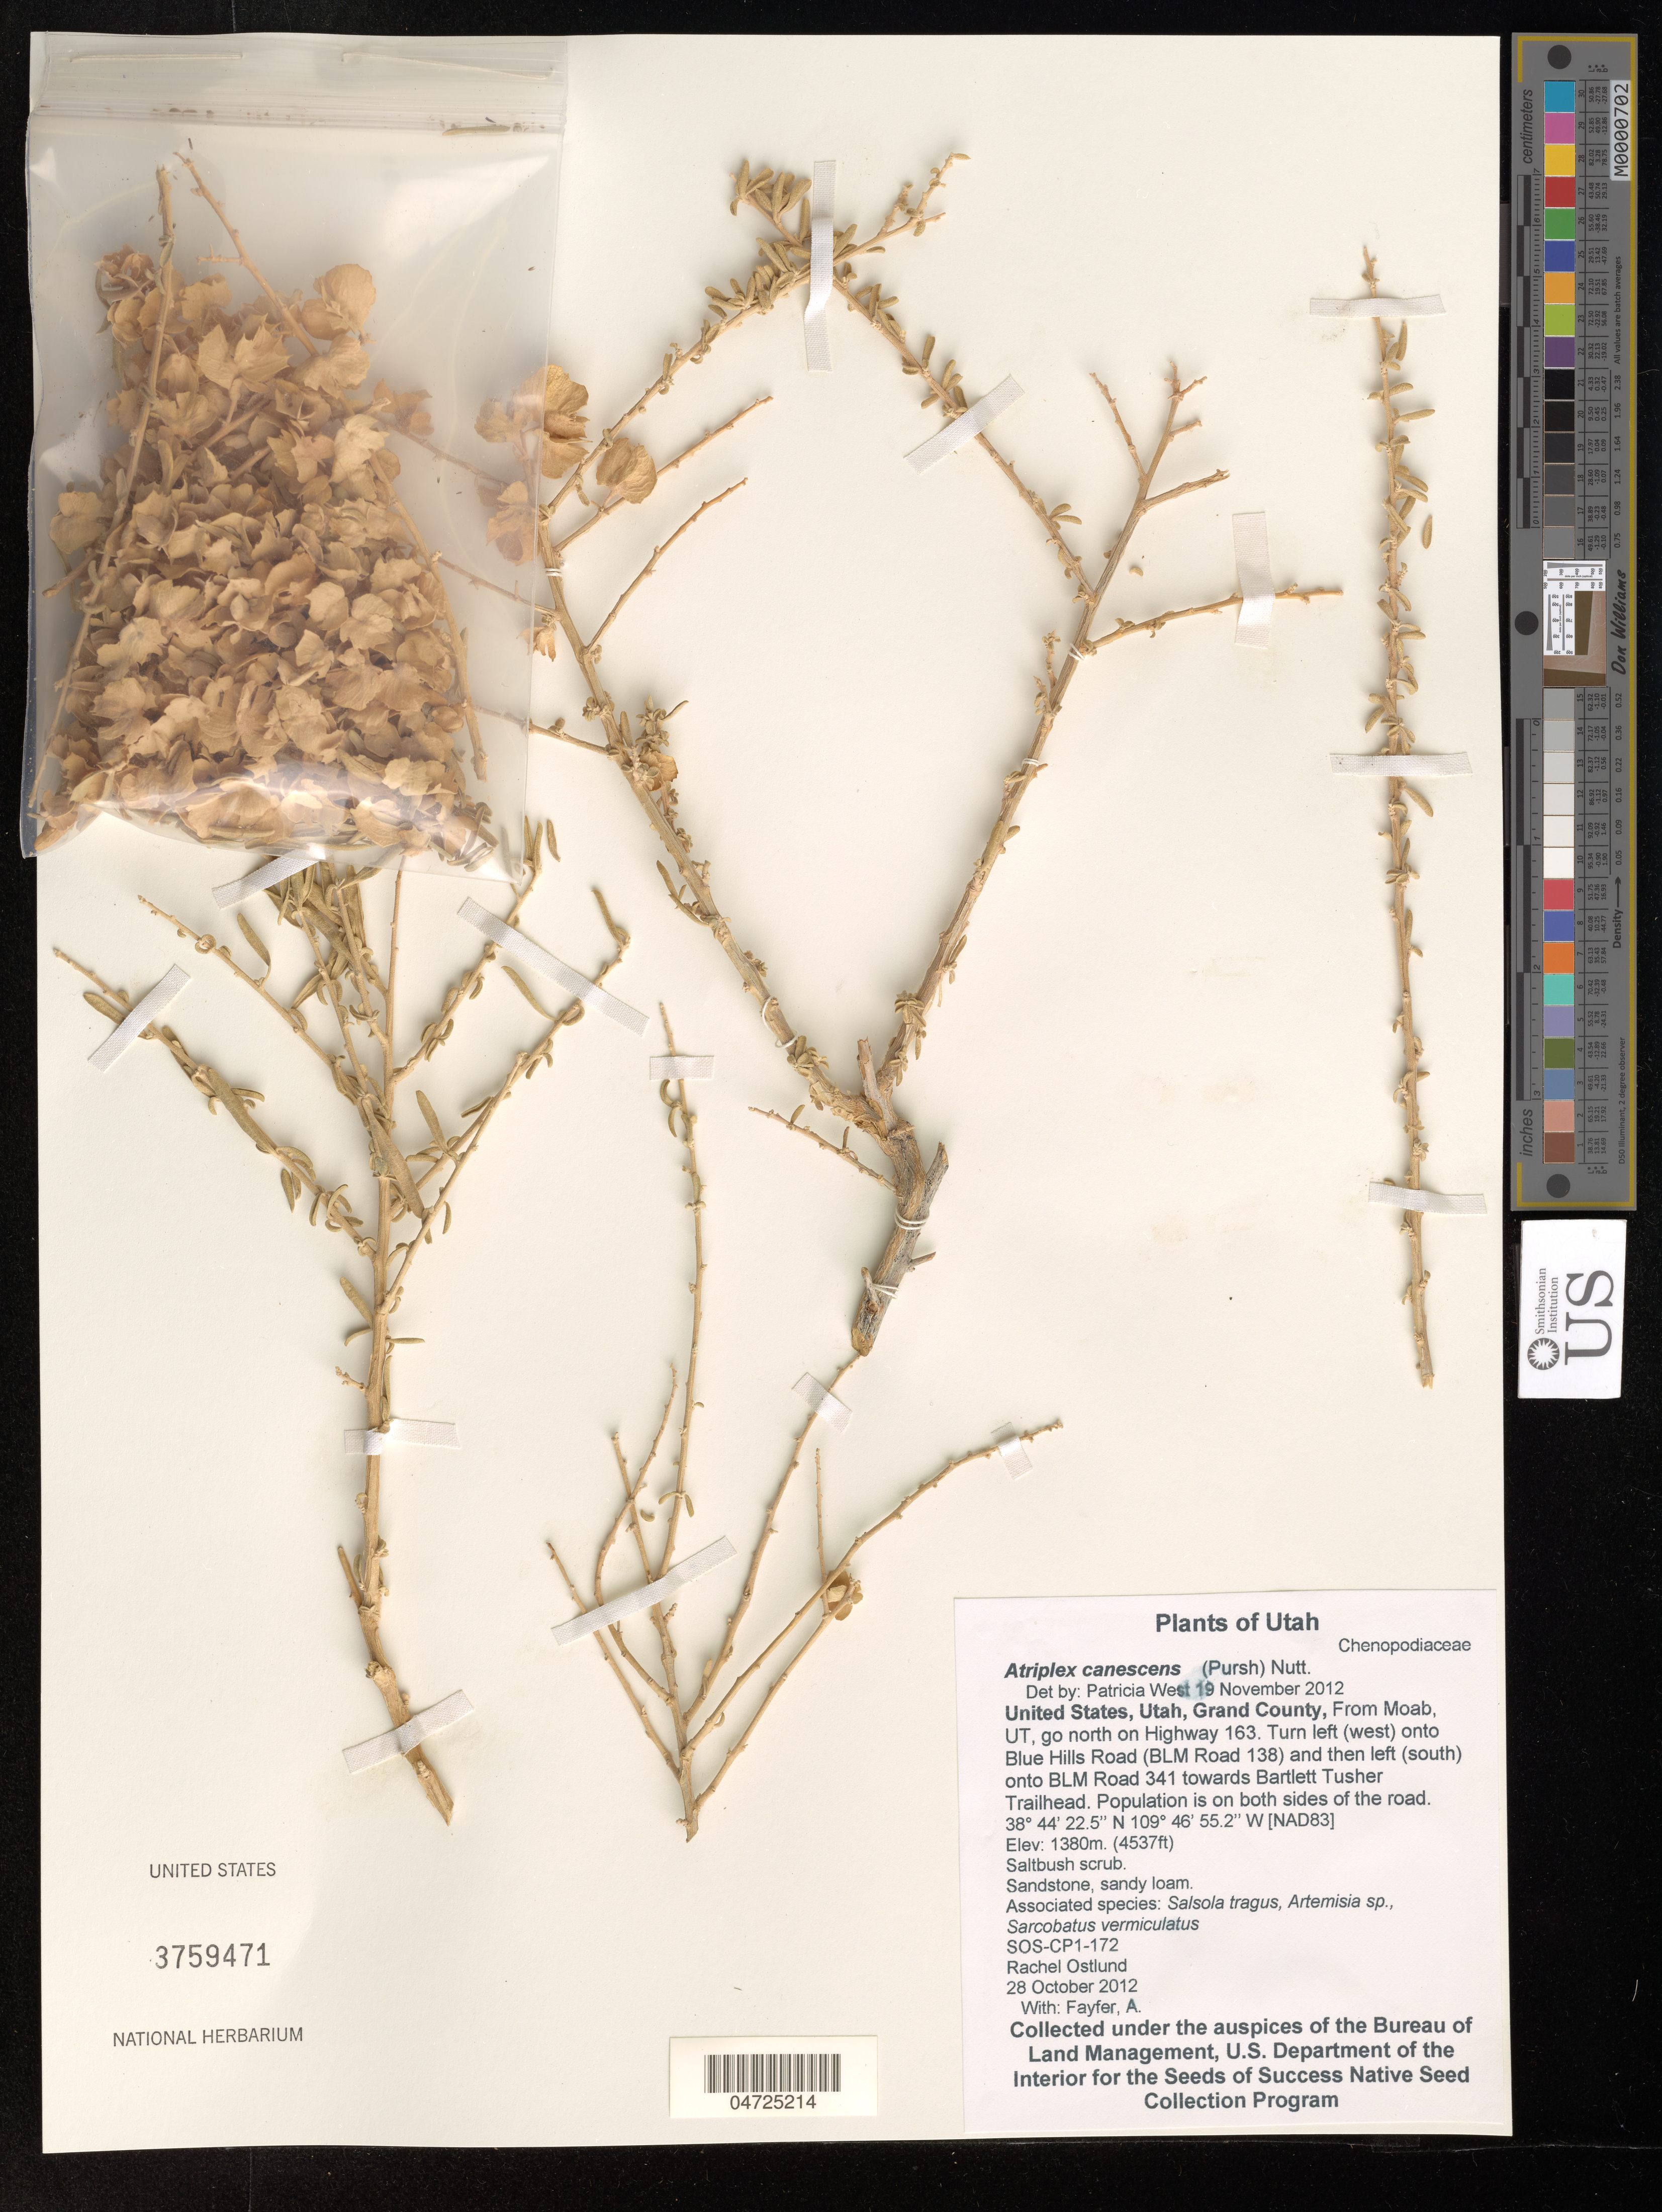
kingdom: Plantae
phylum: Tracheophyta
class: Magnoliopsida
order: Caryophyllales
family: Amaranthaceae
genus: Atriplex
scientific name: Atriplex canescens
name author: (Pursh) Nutt.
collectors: R. Ostlund & A. Fayfer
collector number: SOS-CP1-172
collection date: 2012-10-28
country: United States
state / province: Utah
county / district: Grand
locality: Grand County, From Moab, UT, go north on Highway 163. Turn left (west) onto Blue Hills Road (BLM Road 138) and then left (south) onto BLM Road 341 towards Bartlett Tusher Trailhead. Population is on both sides of the road. [NAD83].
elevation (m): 1380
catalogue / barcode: US 3759471